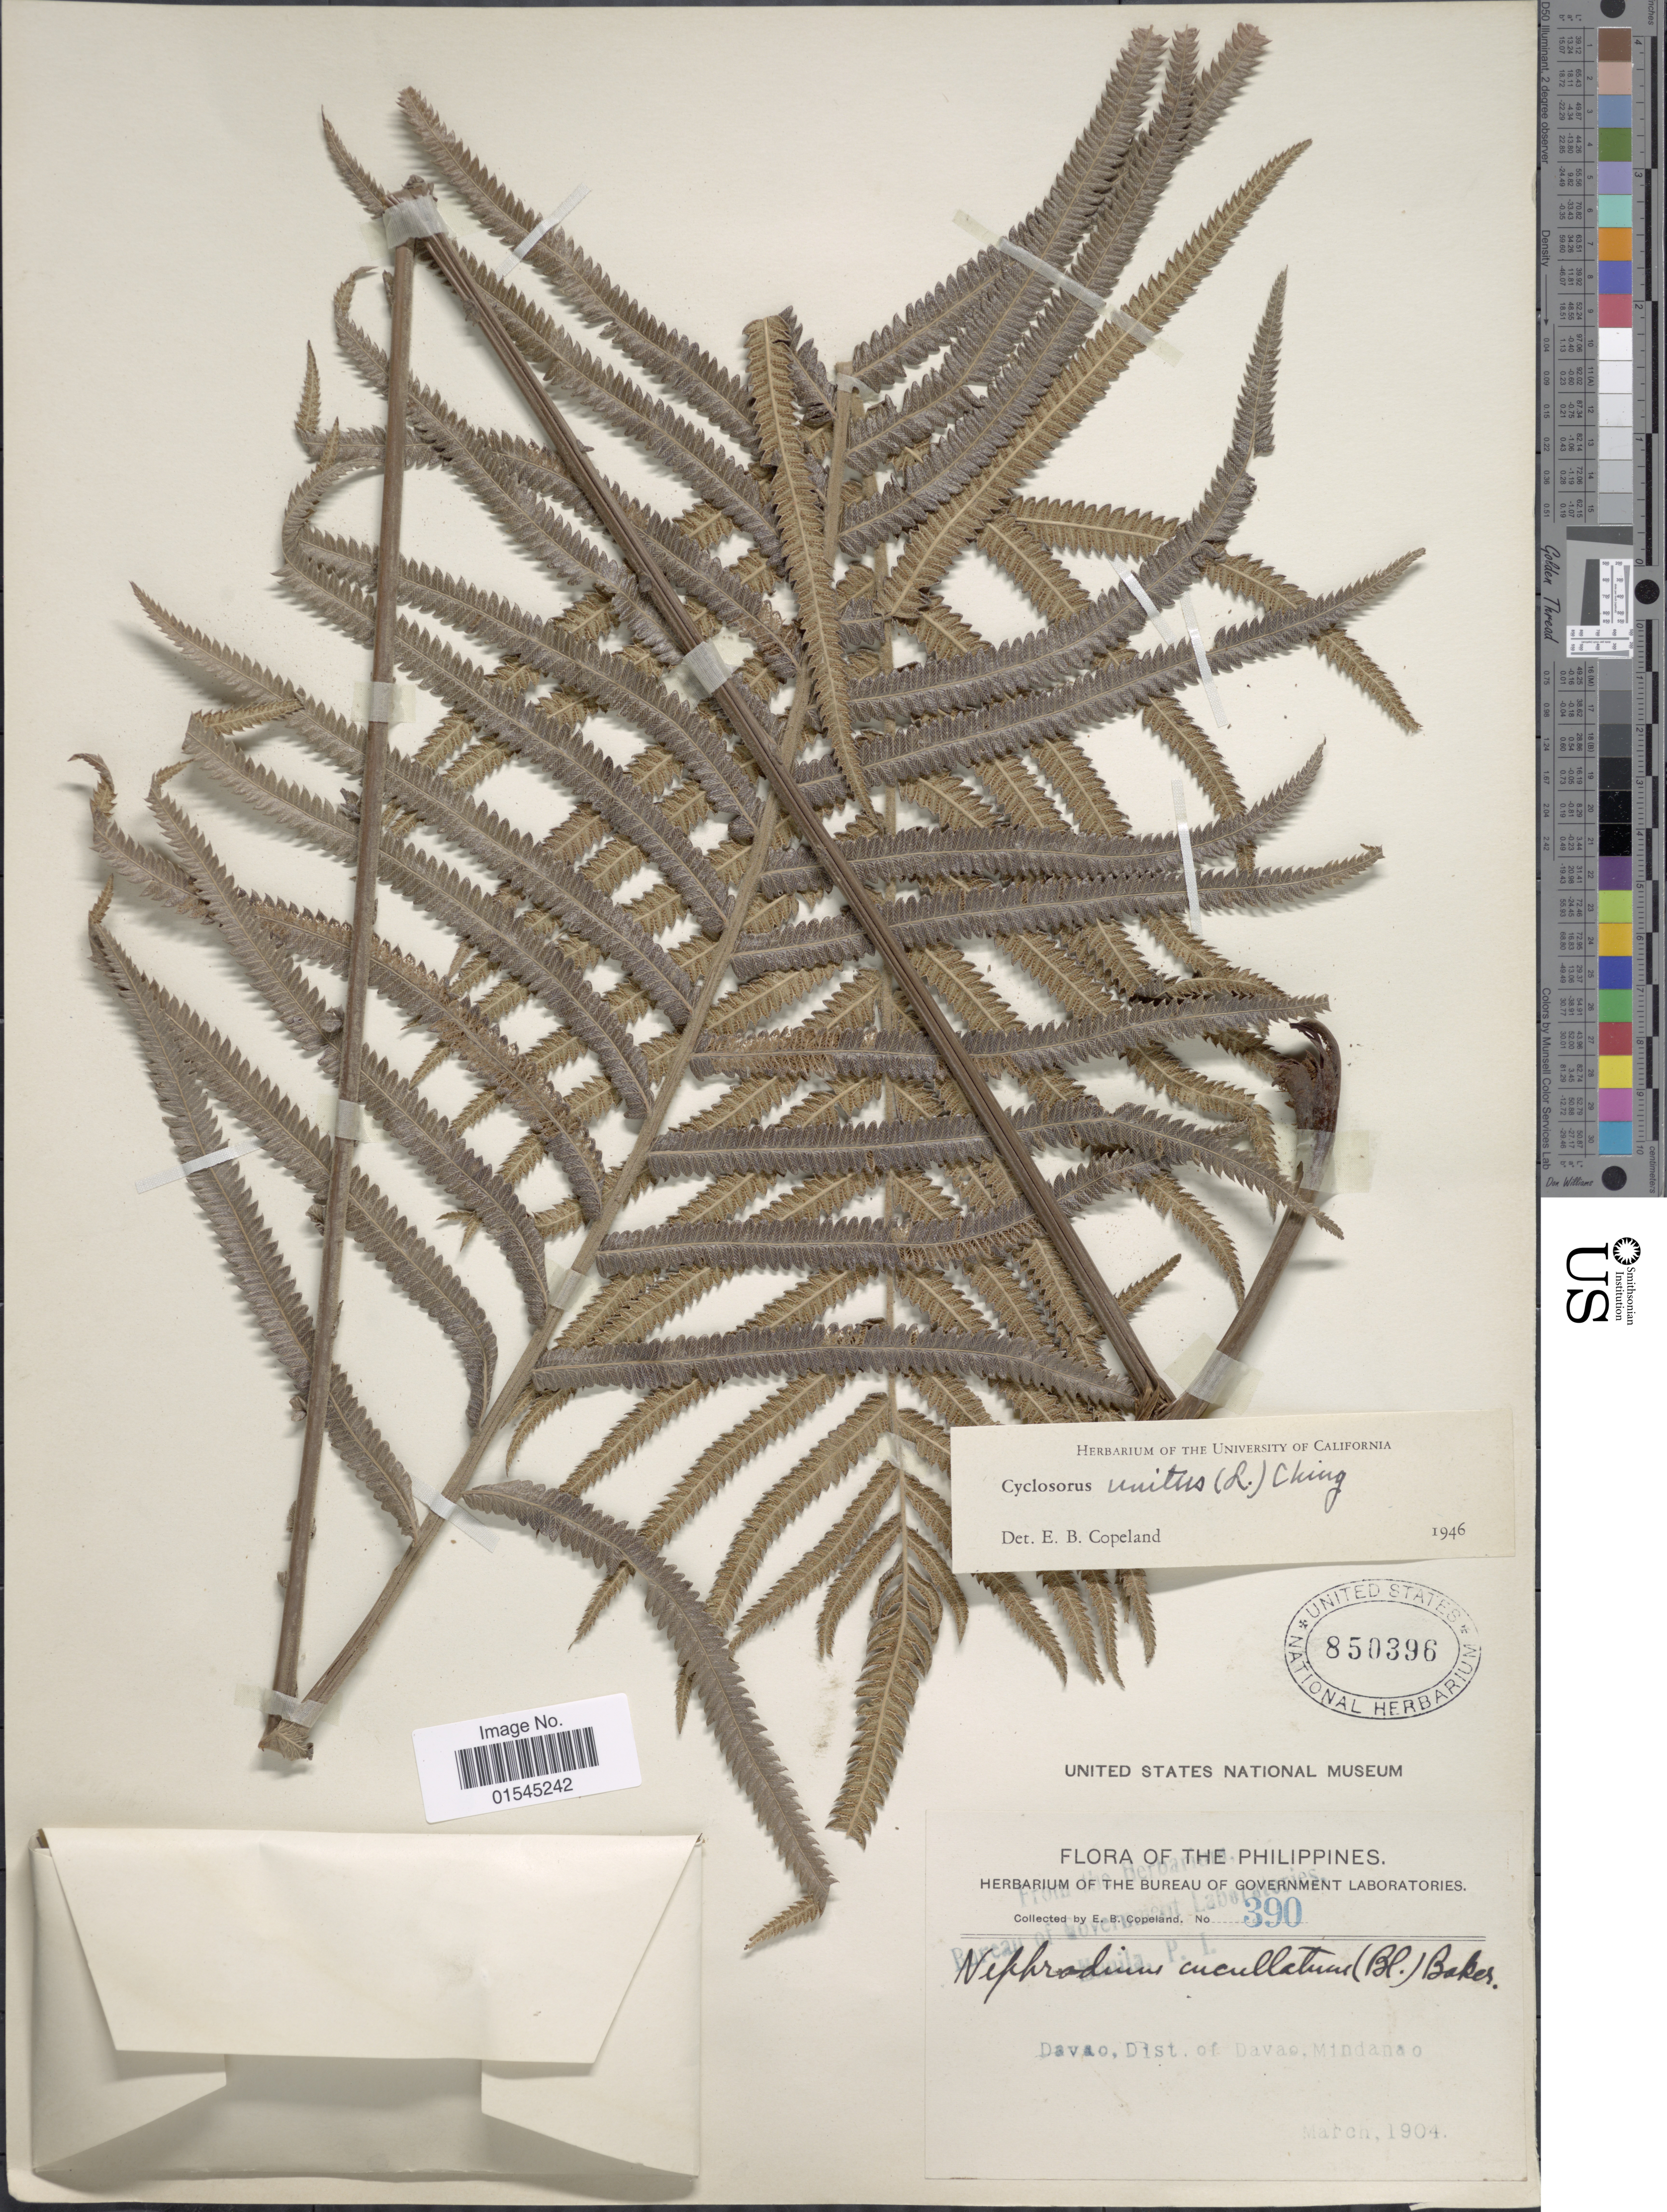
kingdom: Plantae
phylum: Tracheophyta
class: Polypodiopsida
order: Polypodiales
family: Thelypteridaceae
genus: Sphaerostephanos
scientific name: Sphaerostephanos unitus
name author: (L.) Holttum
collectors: E. B. Copeland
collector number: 390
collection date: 1904-03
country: Philippines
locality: Davao, Dist. of Davao, Mindanao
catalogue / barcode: US 850396